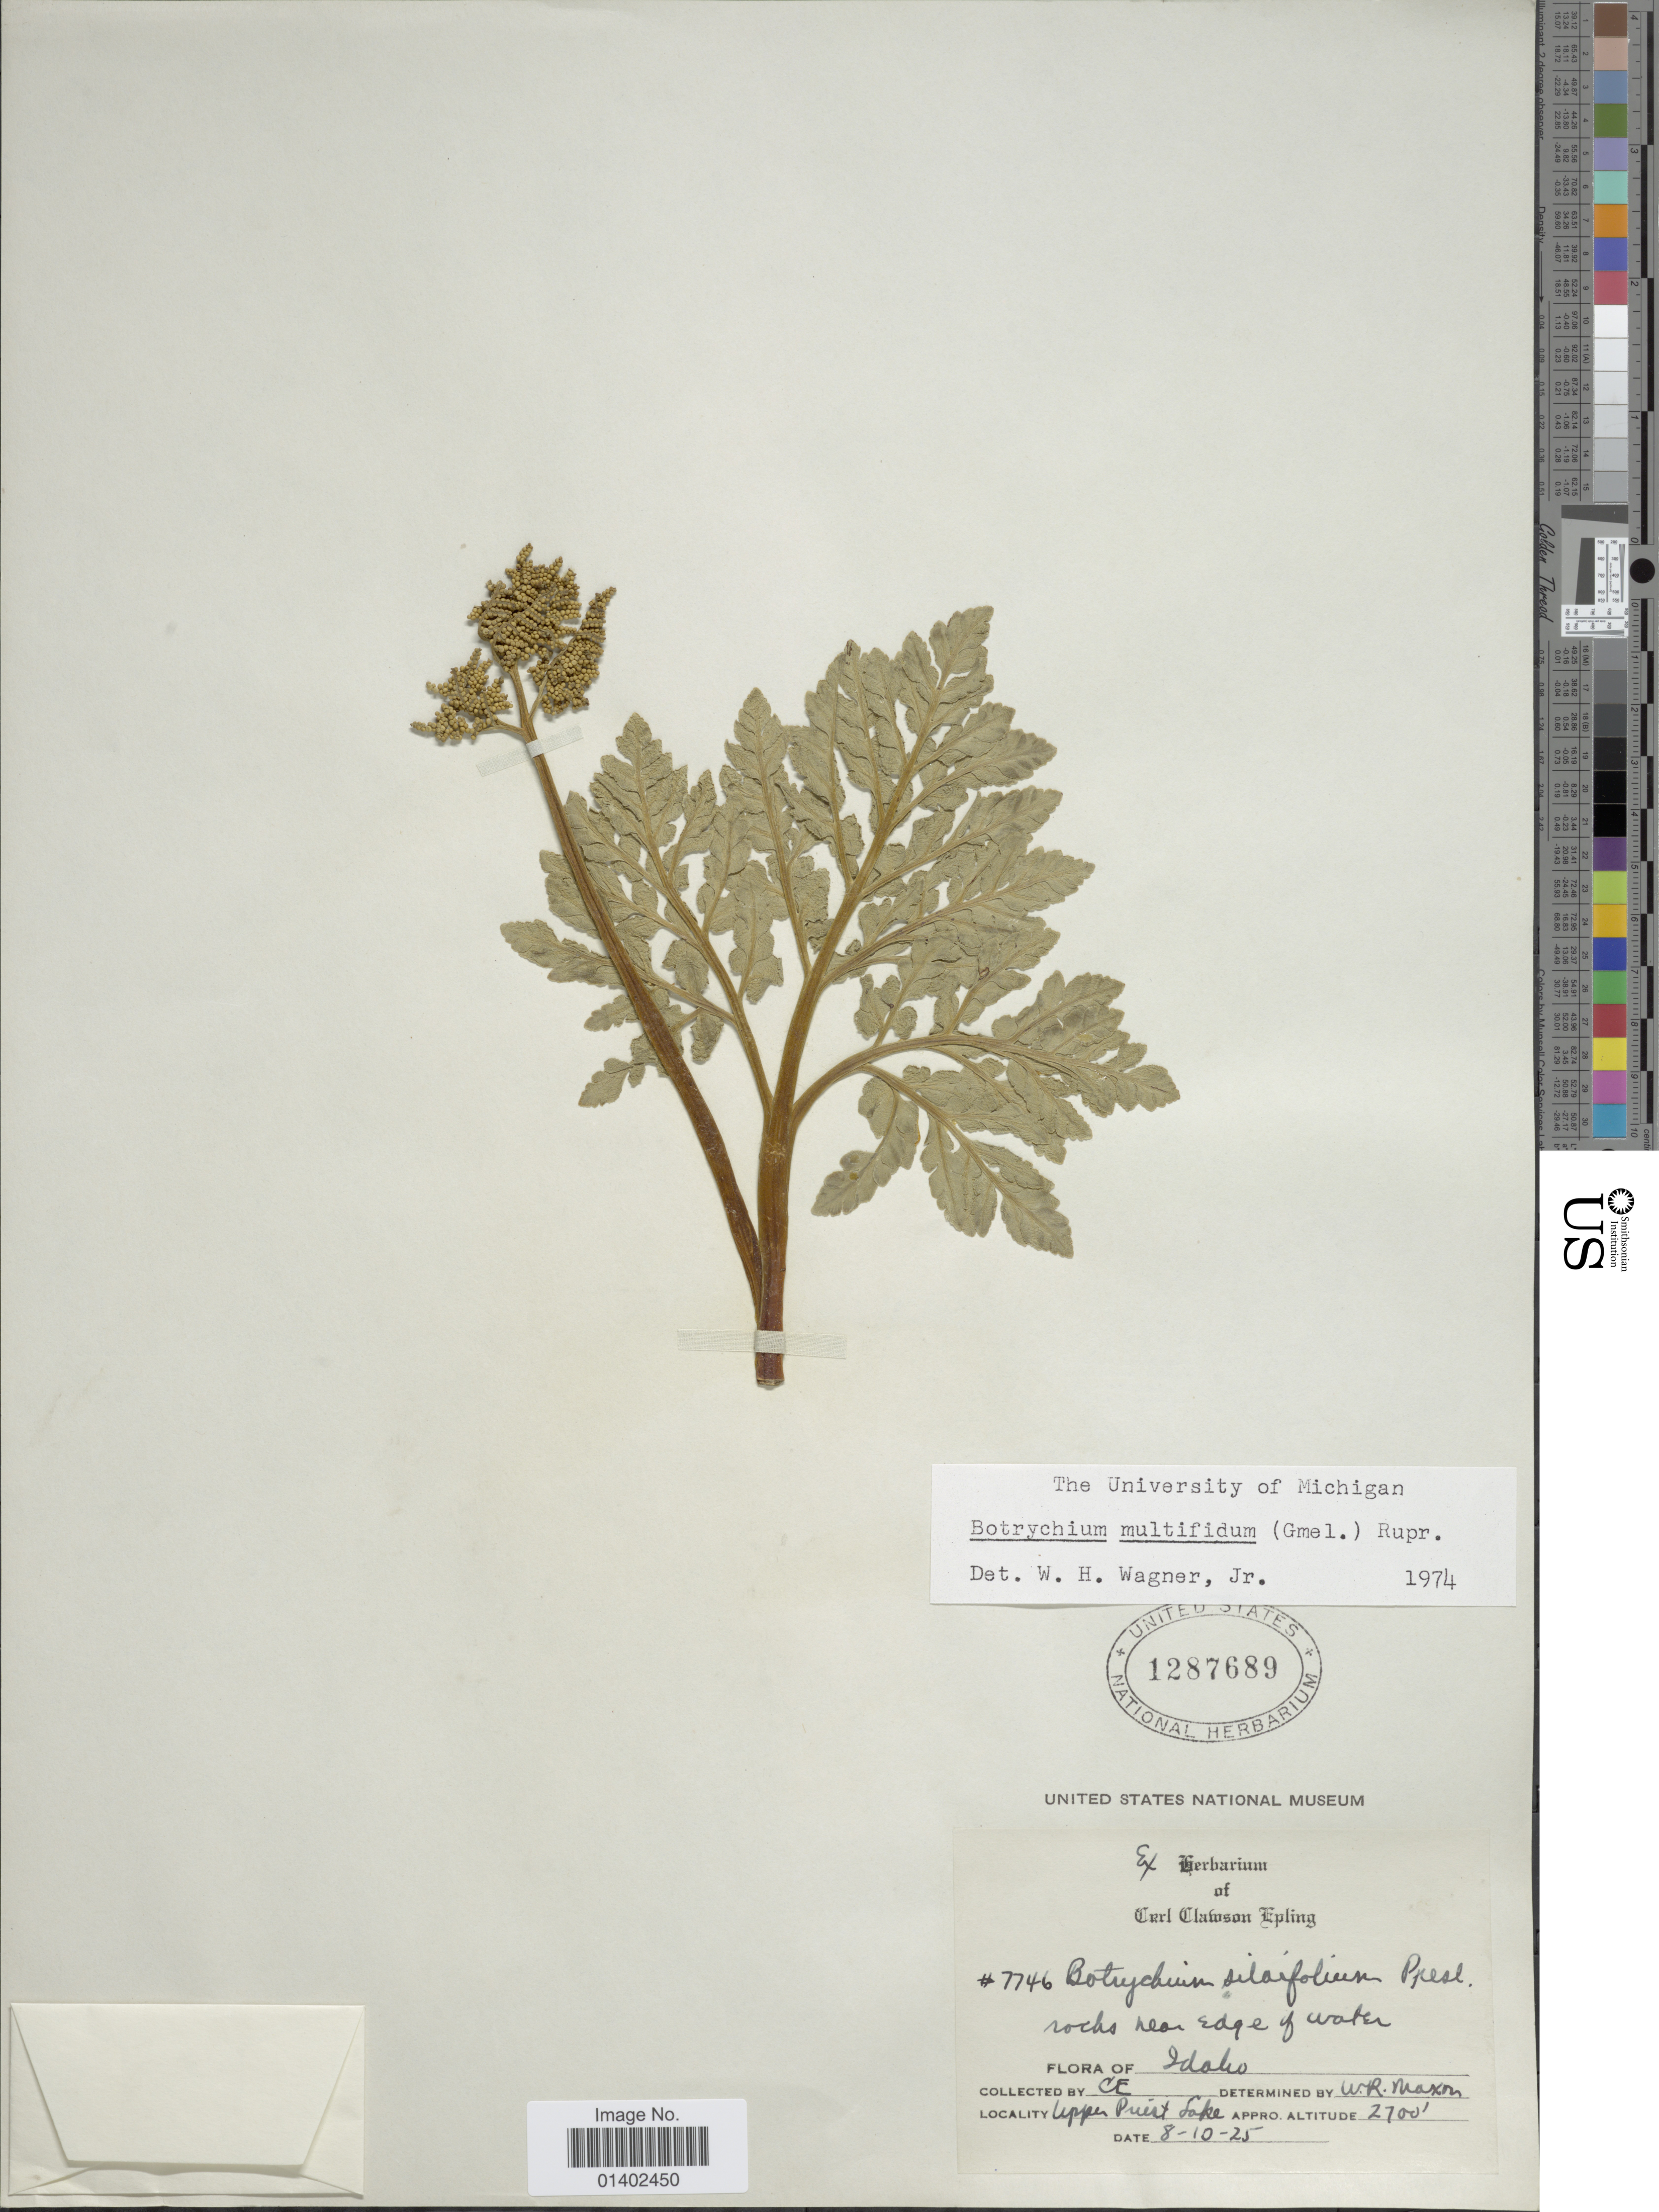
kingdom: Plantae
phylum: Tracheophyta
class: Polypodiopsida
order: Ophioglossales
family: Ophioglossaceae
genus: Botrychium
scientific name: Botrychium multifidum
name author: (J.F. Gmel.) Rupr.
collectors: C. C. Epling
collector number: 7746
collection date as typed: Transcribed d/m/y: 8/10/25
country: United States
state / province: Idaho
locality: Rocks near Edge of Water, Upper Priest Lake.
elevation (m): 823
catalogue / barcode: US 1287689